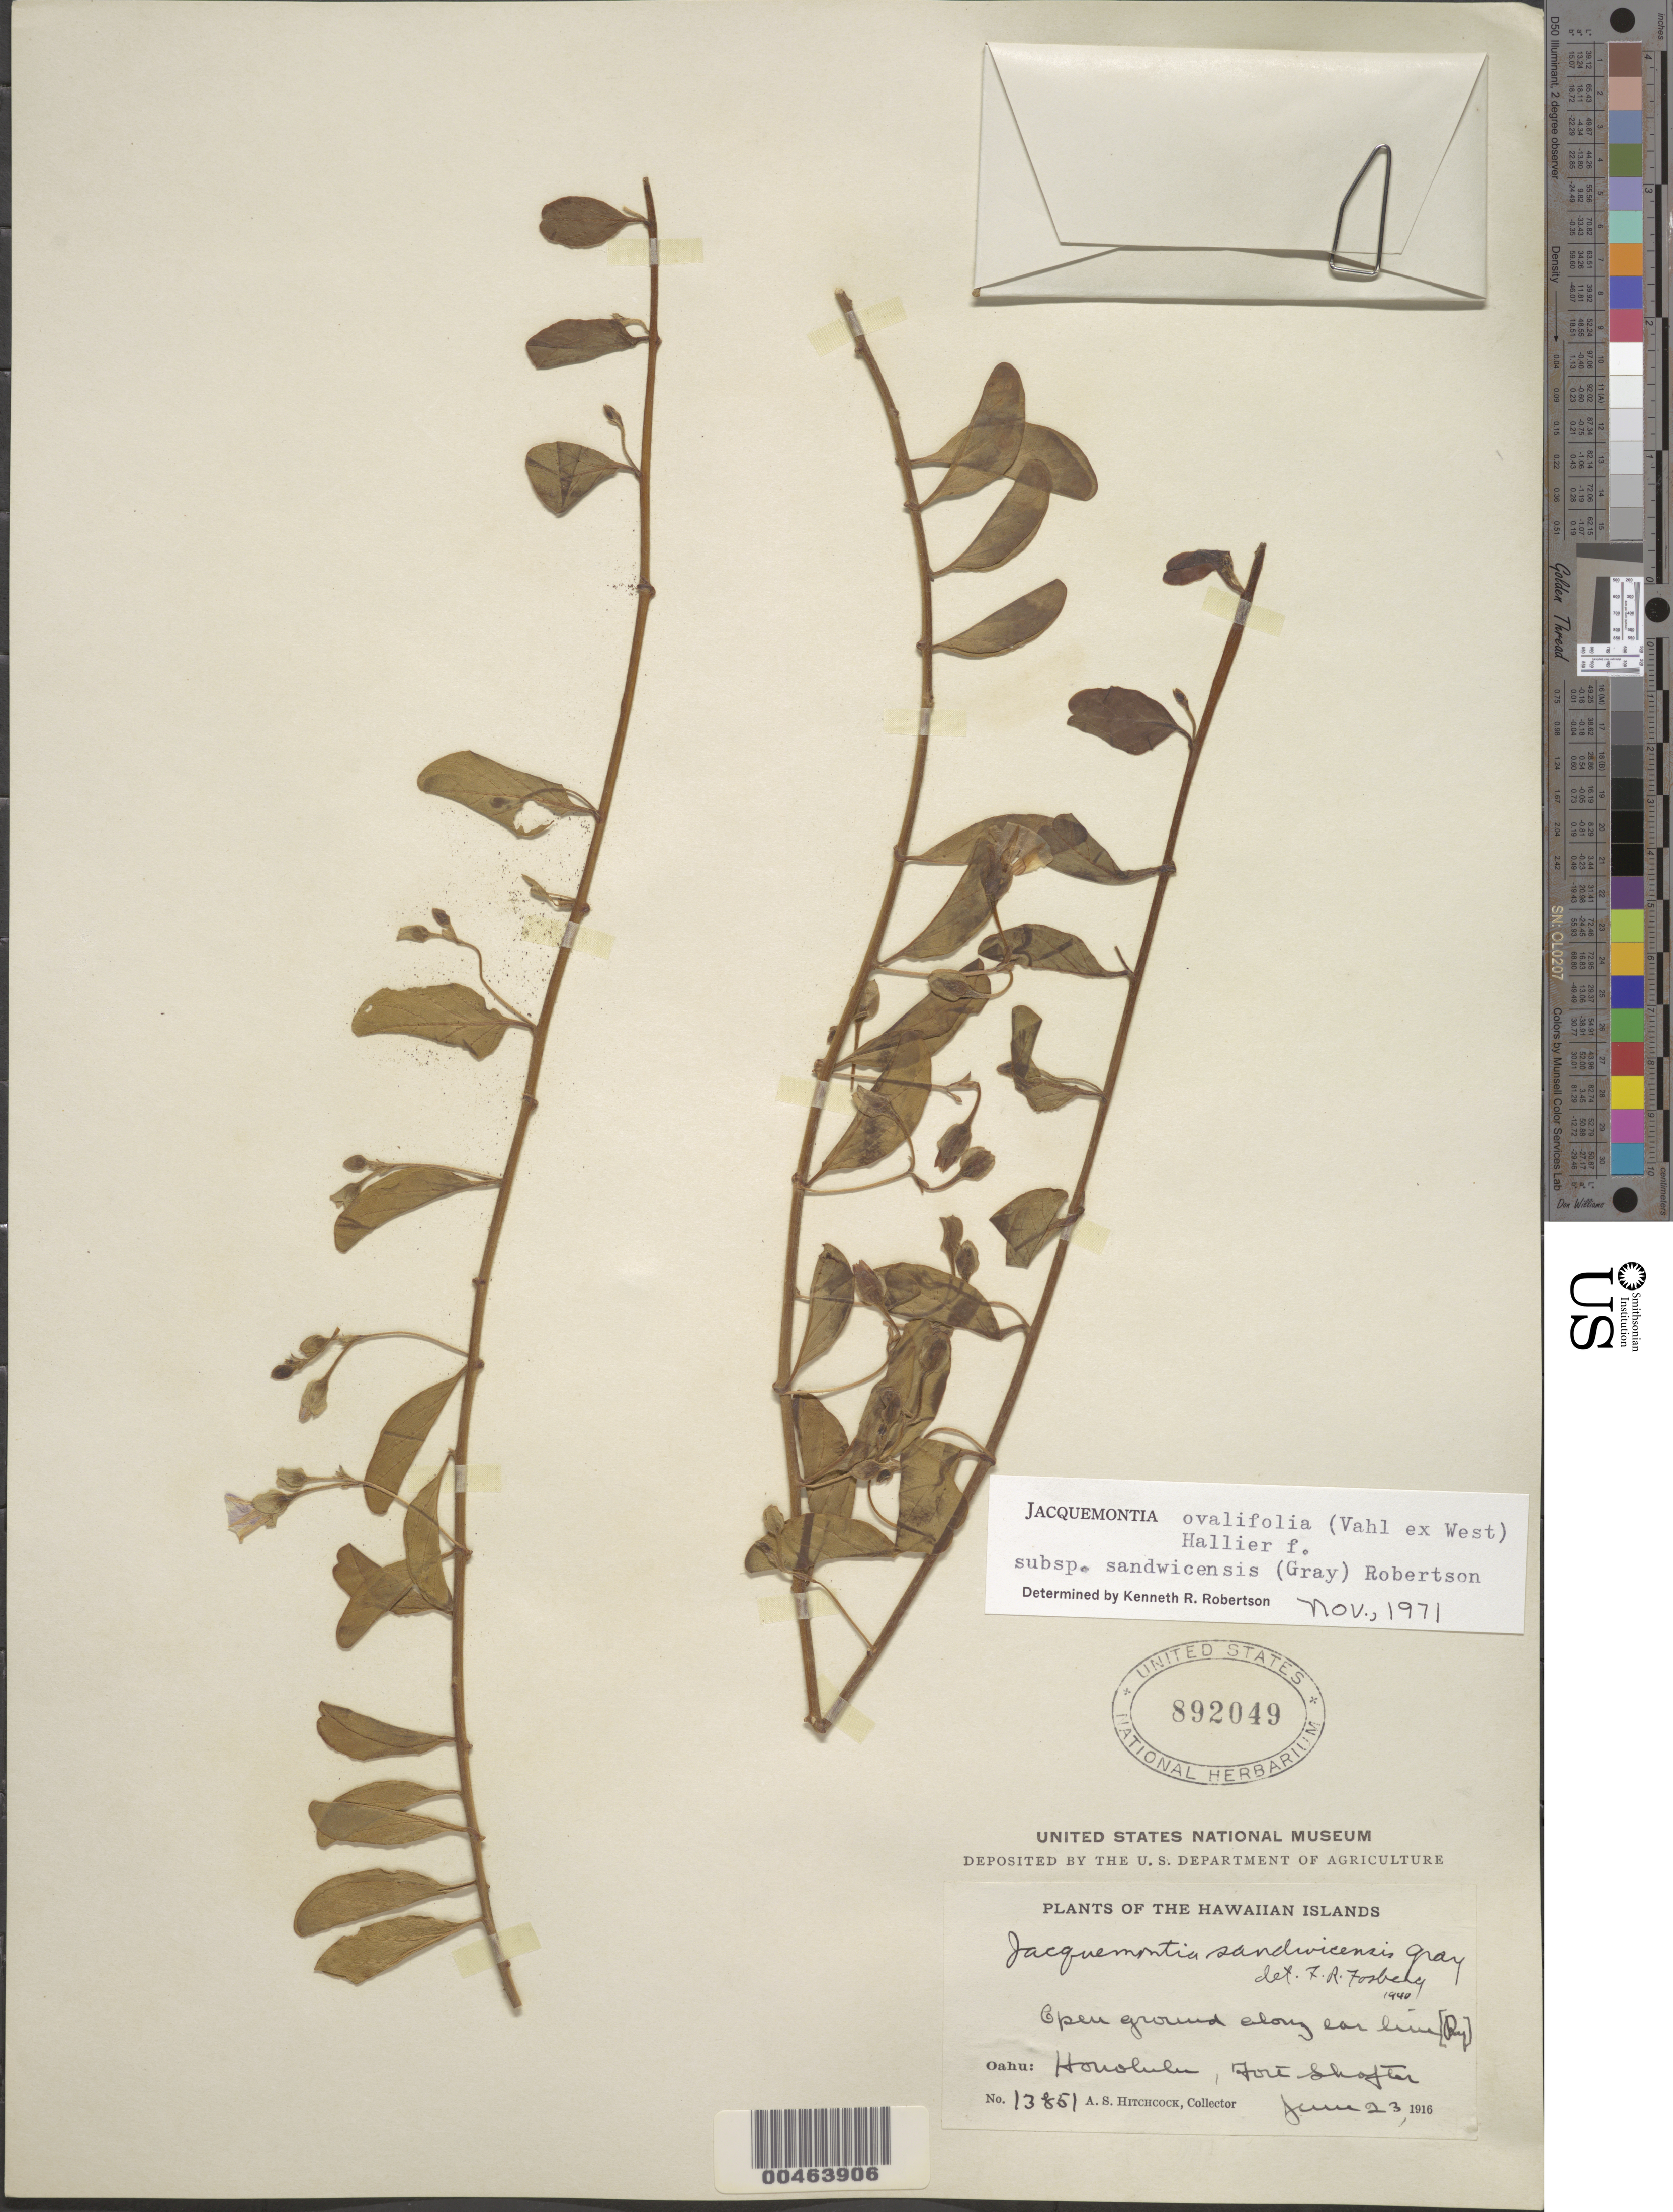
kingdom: Plantae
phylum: Tracheophyta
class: Magnoliopsida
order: Solanales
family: Convolvulaceae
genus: Jacquemontia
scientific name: Jacquemontia sandwicensis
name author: A. Gray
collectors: A. S. Hitchcock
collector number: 13851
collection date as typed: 23 Jun 1916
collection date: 1916-06-23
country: United States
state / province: Hawaii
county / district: Honolulu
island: Oahu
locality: Honolulu, Fort Shafter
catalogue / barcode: US 892049